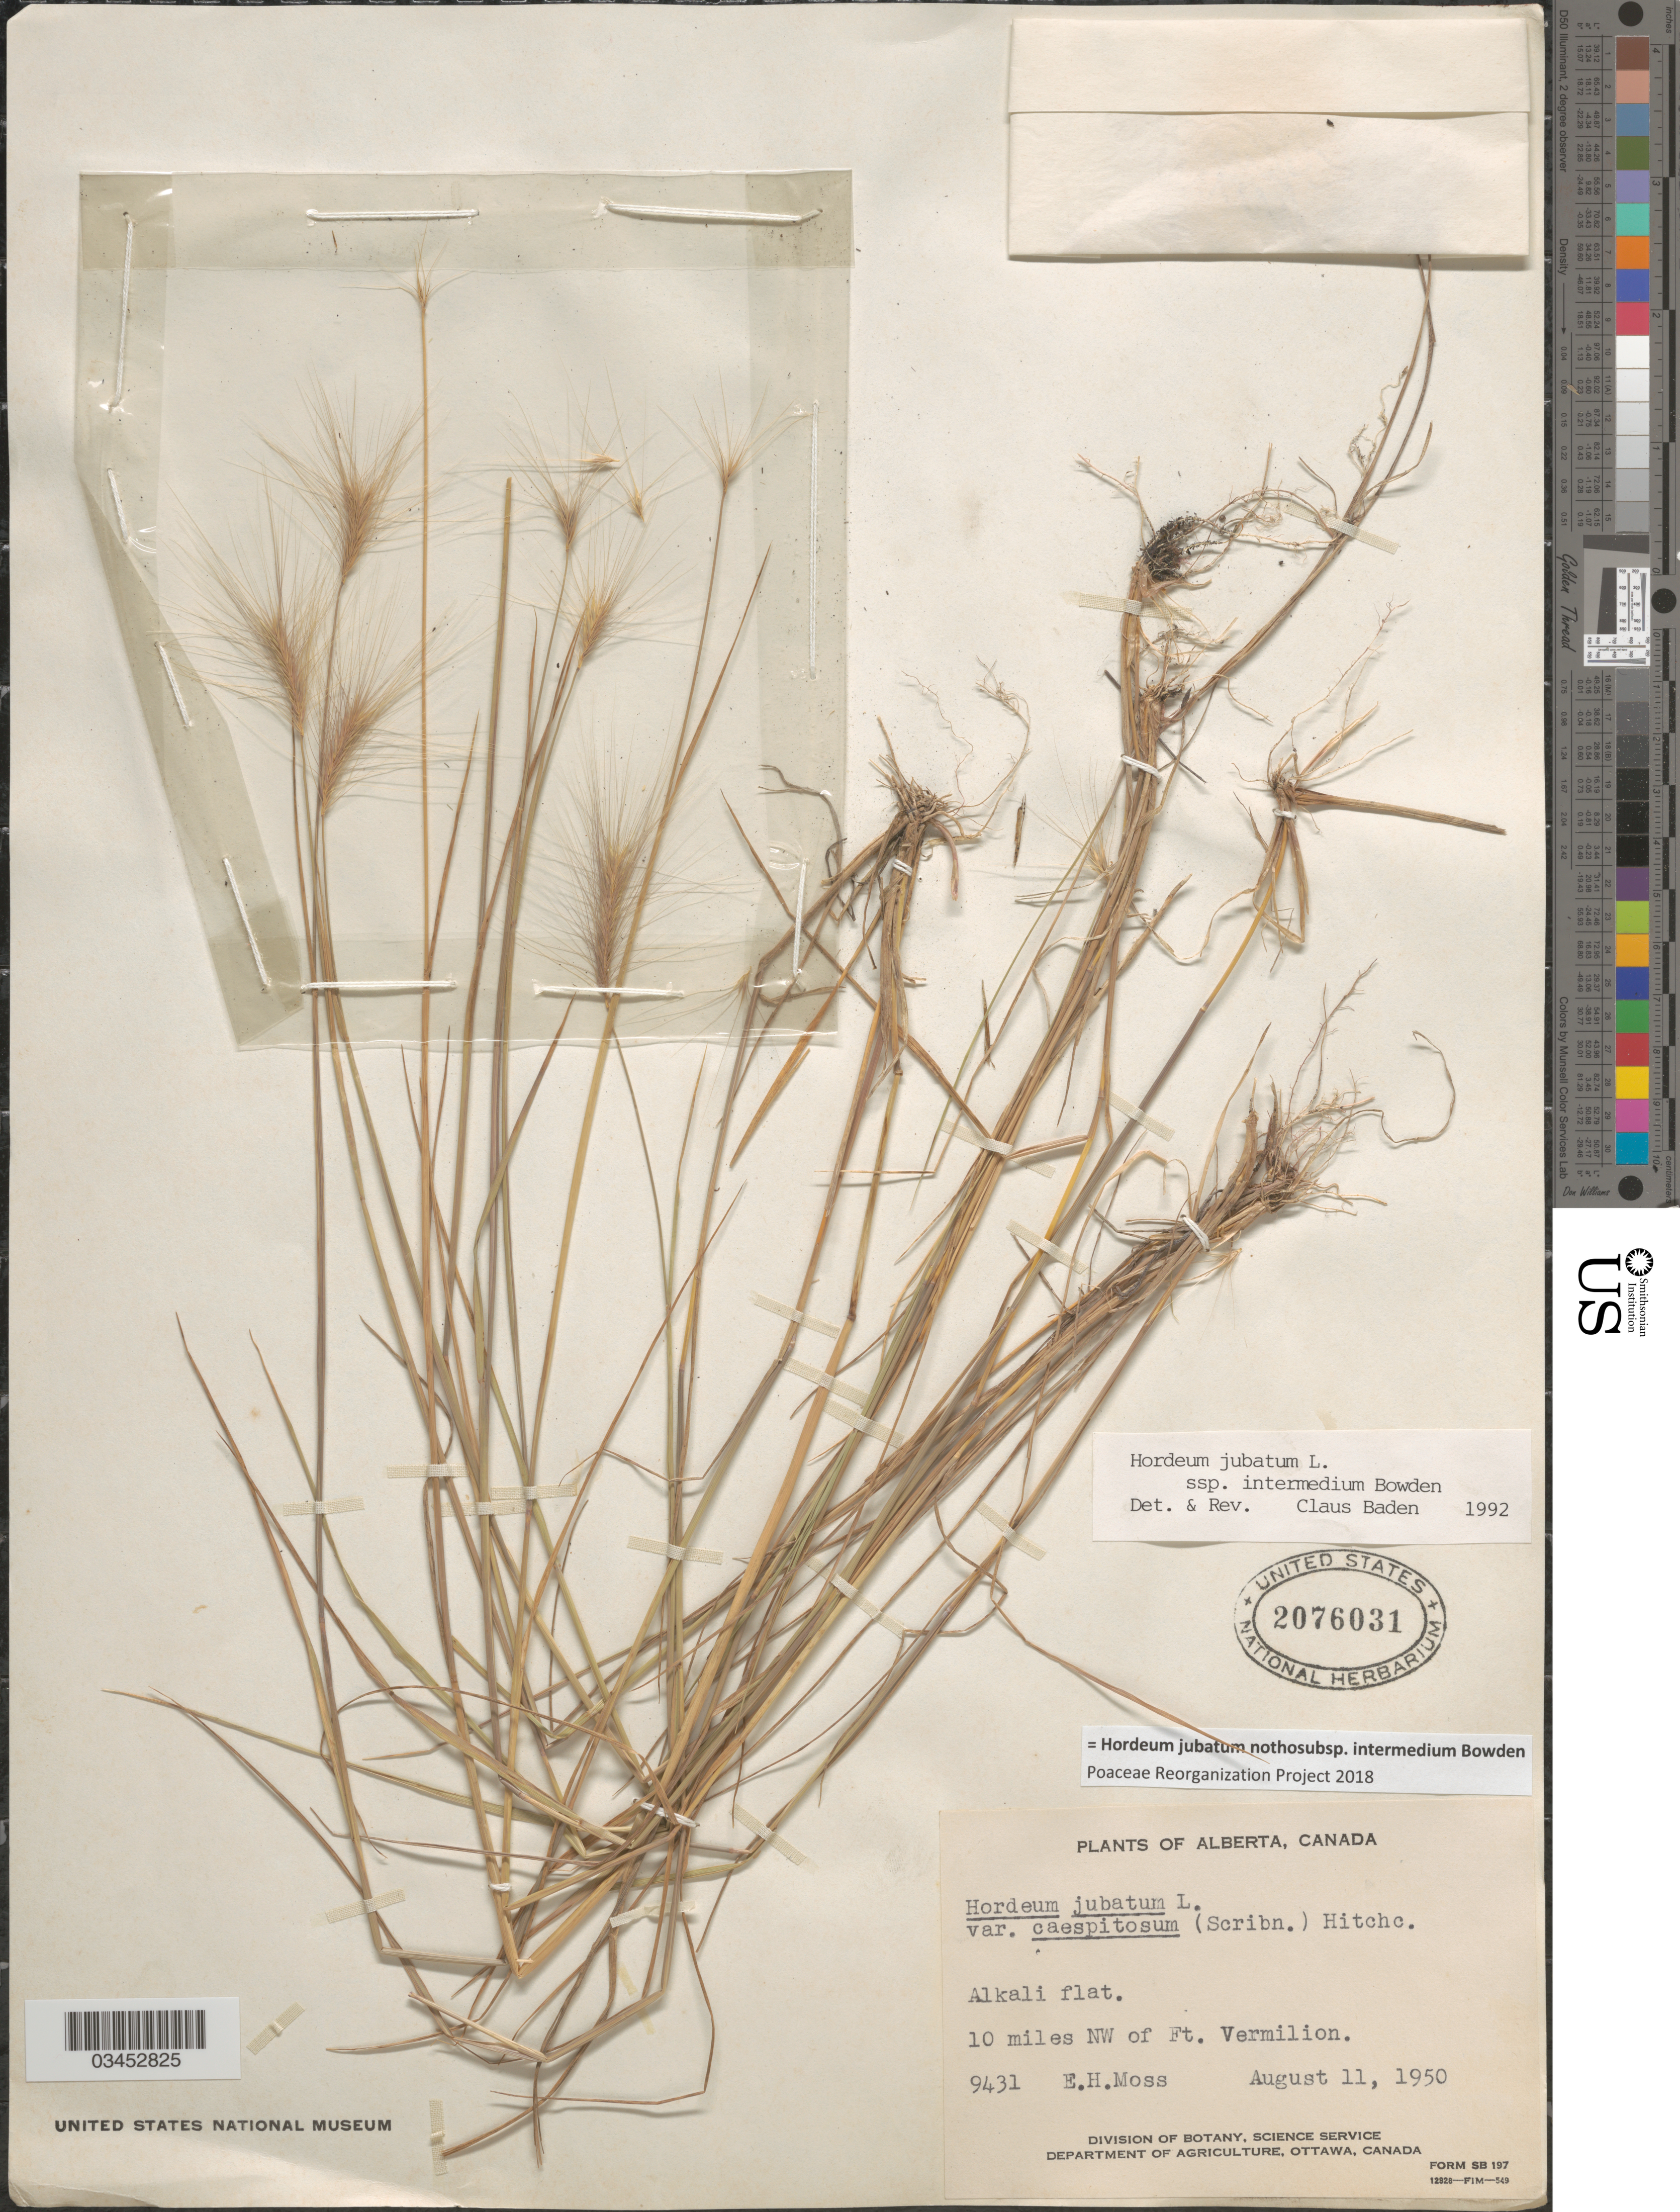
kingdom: Plantae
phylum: Tracheophyta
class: Liliopsida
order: Poales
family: Poaceae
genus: Hordeum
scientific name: Hordeum jubatum nothosubsp. intermedium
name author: Bowden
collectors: E. Moss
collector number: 9431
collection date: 1950-08-11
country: Canada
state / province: Alberta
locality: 10 miles NW of Ft. Vermilion.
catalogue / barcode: US 2076031